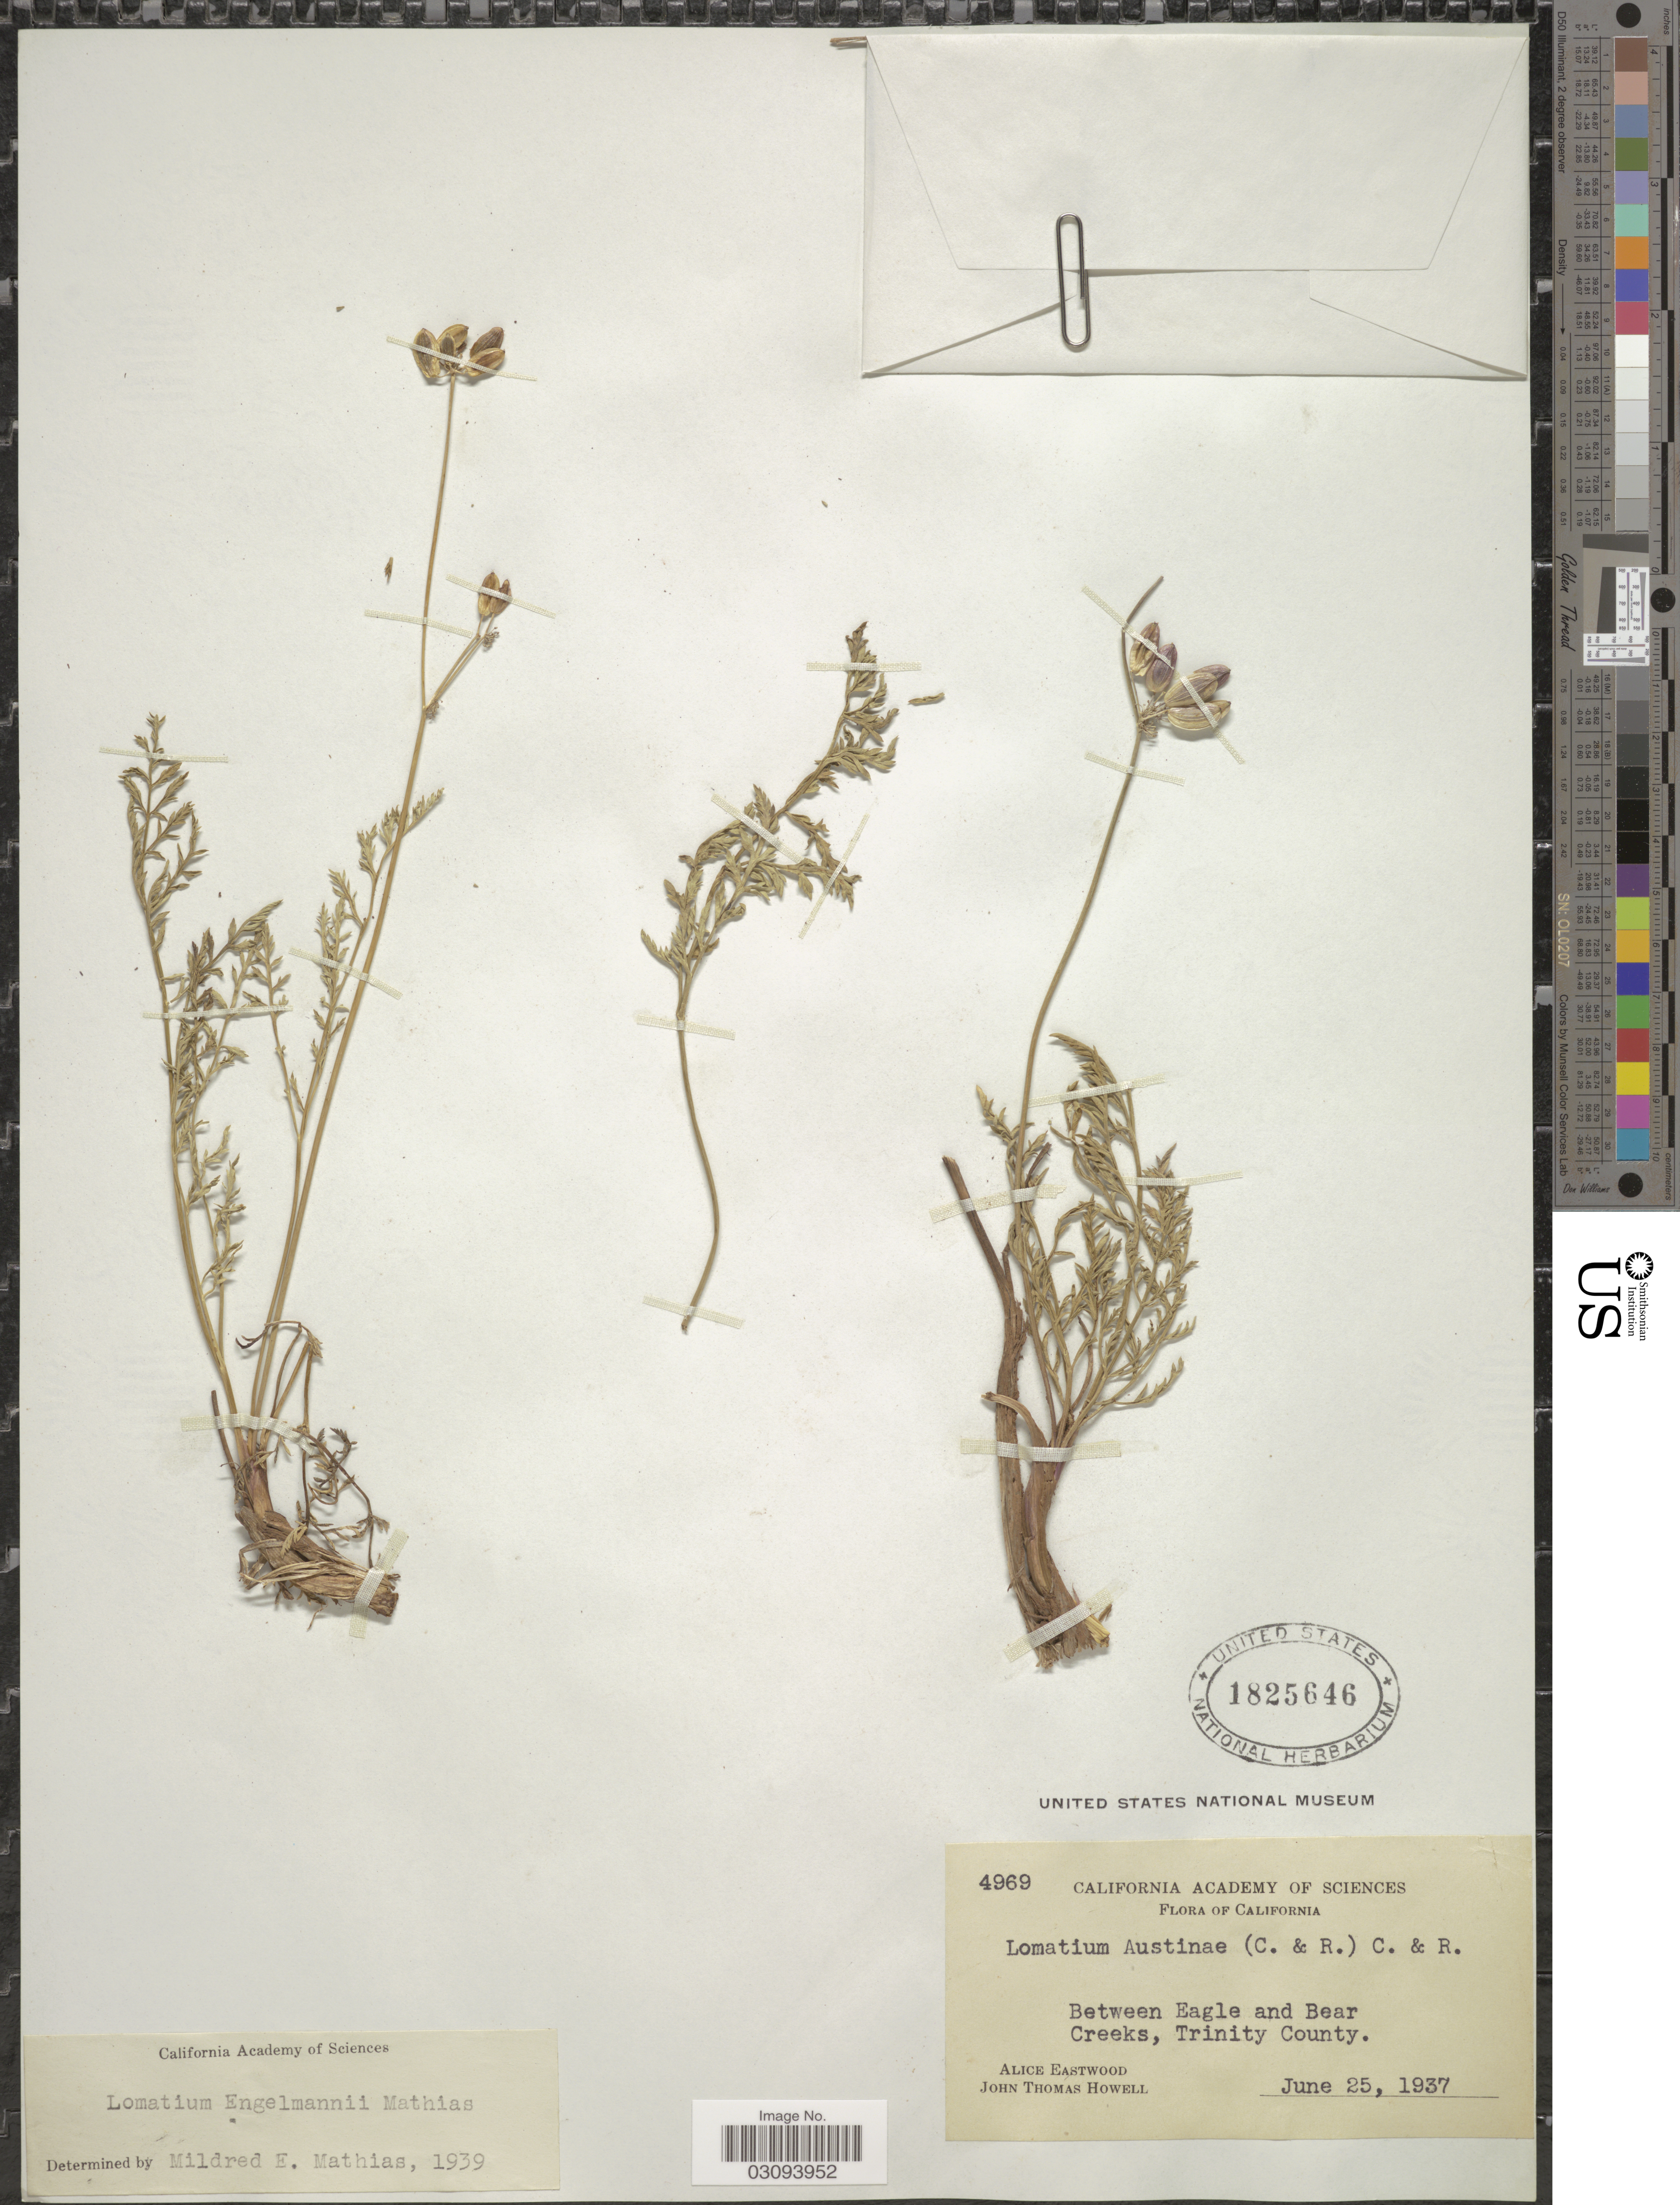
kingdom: Plantae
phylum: Tracheophyta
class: Magnoliopsida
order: Apiales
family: Apiaceae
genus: Lomatium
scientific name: Lomatium engelmannii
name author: Mathias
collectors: A. Eastwood & J. T. Howell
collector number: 4969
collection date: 1937-06-25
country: United States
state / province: California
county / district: Trinity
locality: Between Eagle and Bear Creeks, Trinity County.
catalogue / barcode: US 1825646